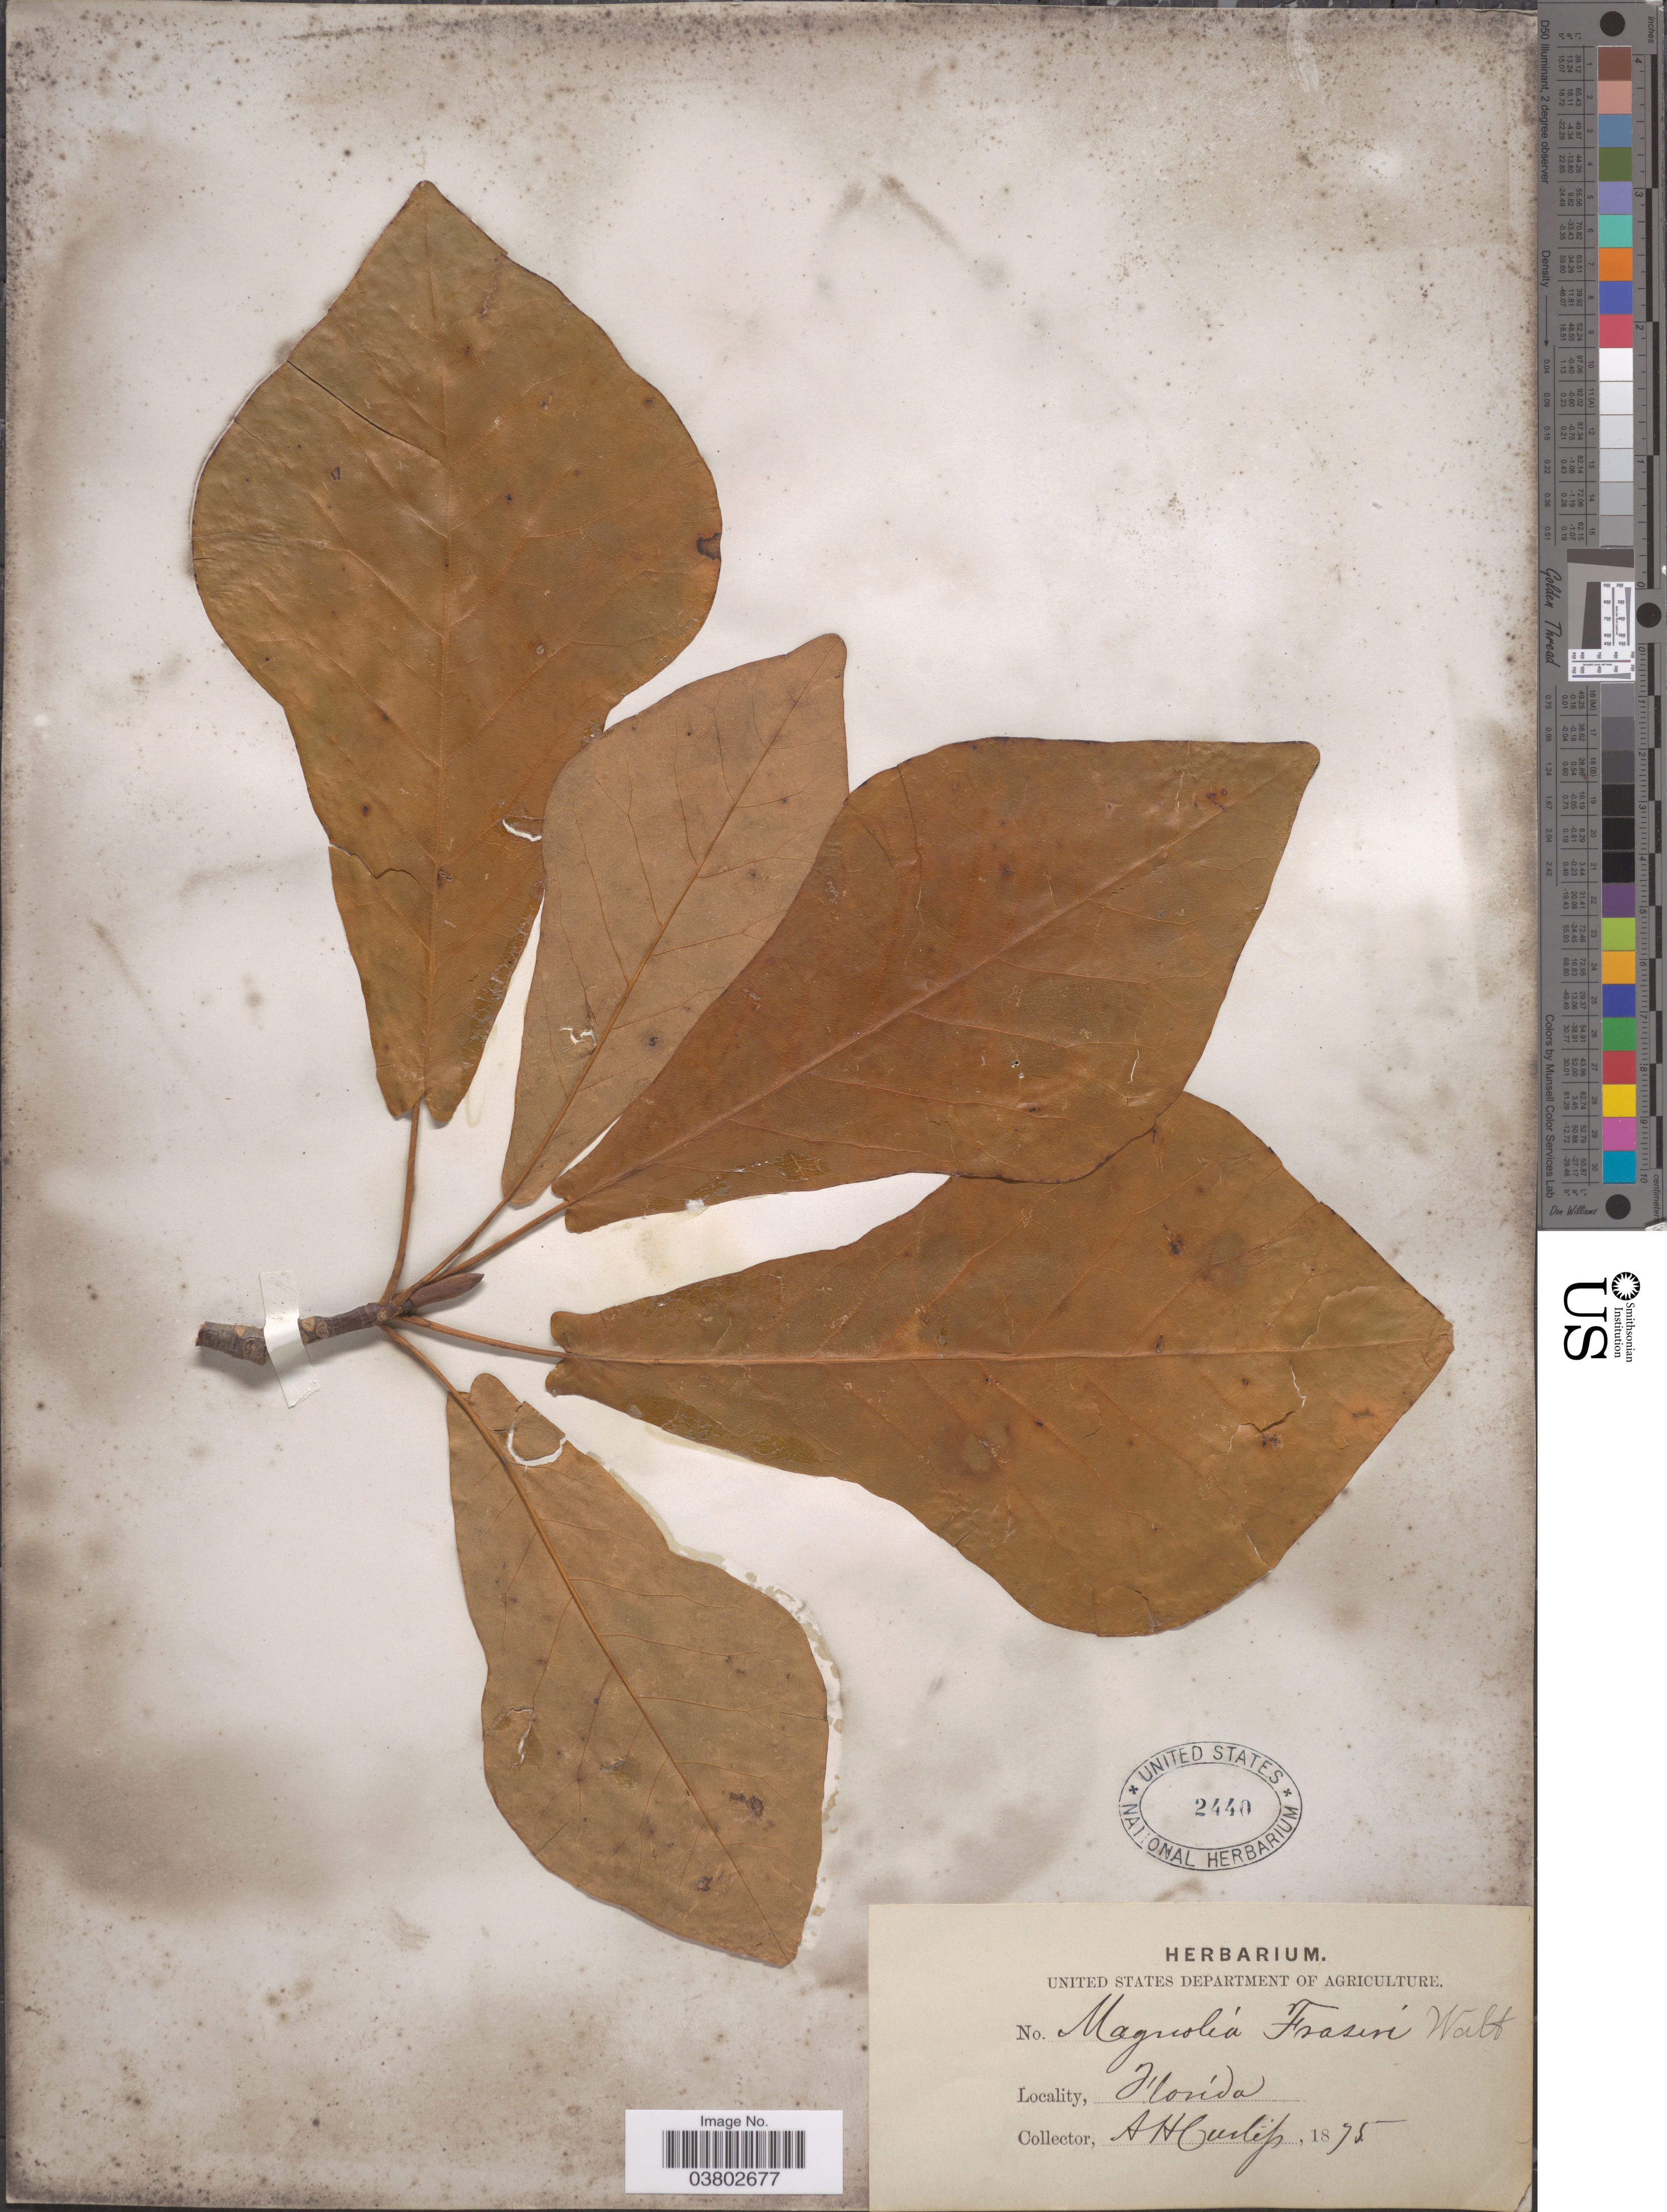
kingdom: Plantae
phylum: Tracheophyta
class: Magnoliopsida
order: Magnoliales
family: Magnoliaceae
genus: Magnolia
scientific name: Magnolia pyramidata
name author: W. Bartram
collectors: A. H. Curtiss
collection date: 1875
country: United States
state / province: Florida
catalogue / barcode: US 2440